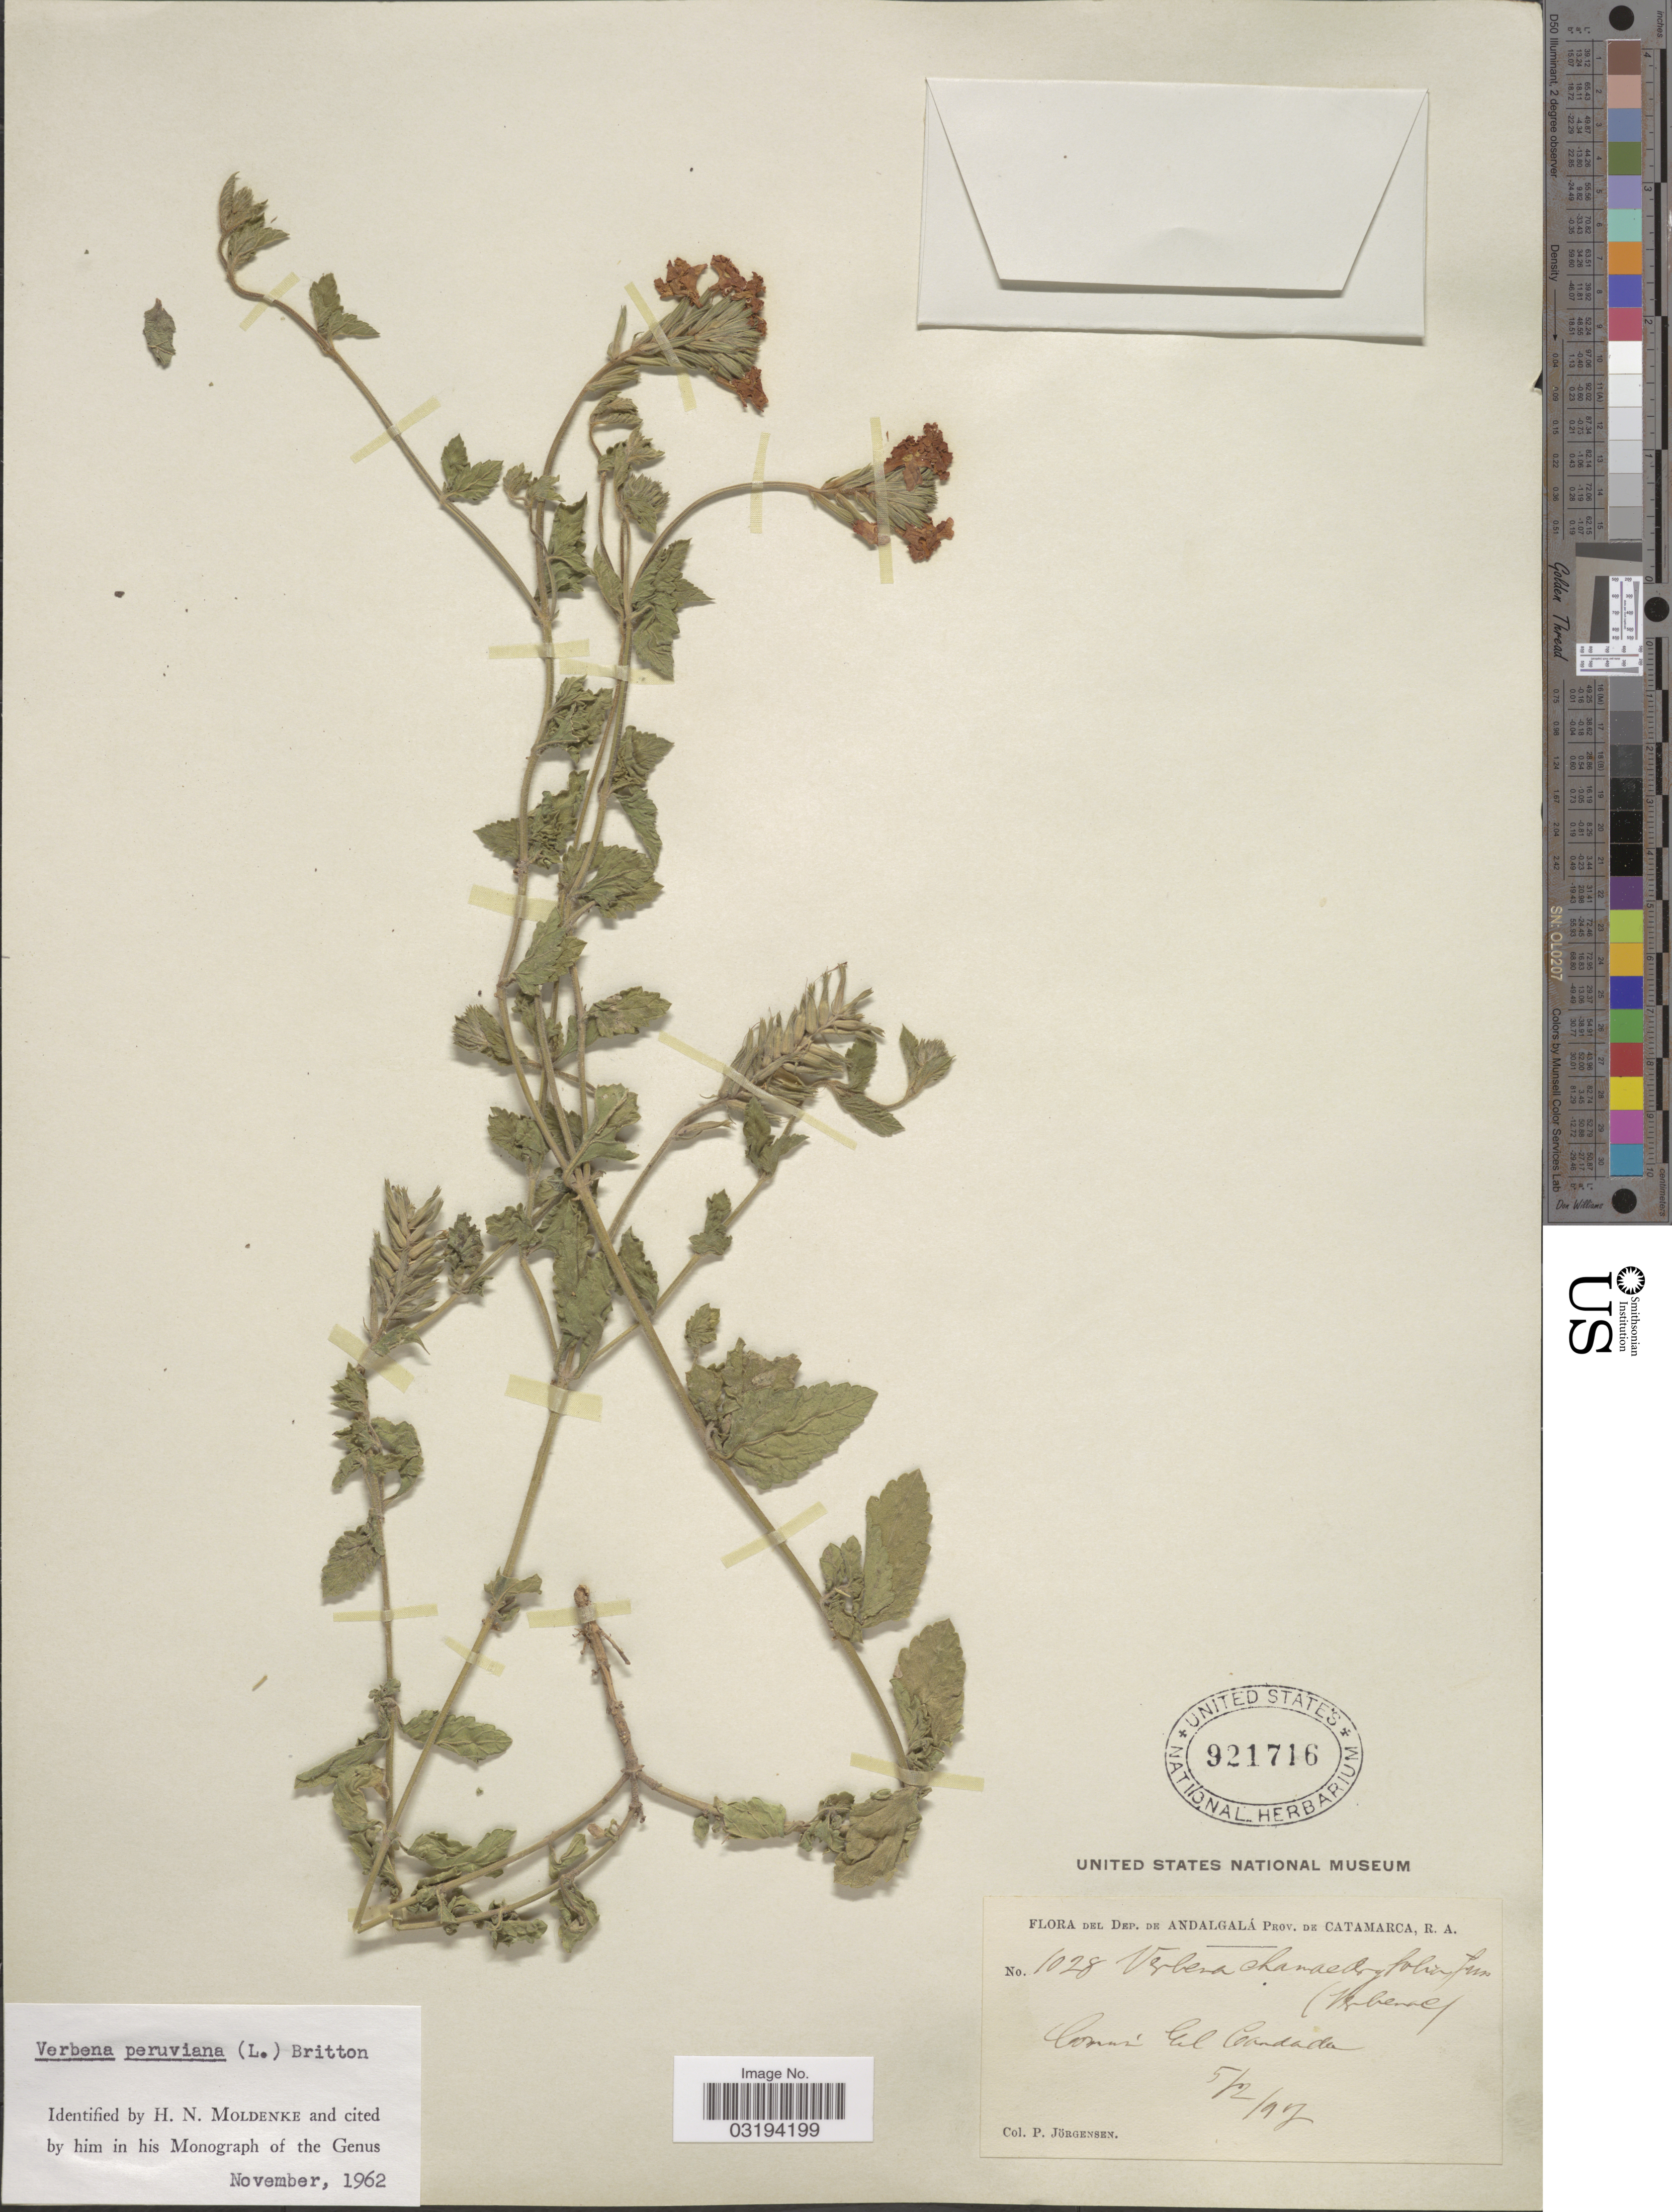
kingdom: Plantae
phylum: Tracheophyta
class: Magnoliopsida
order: Lamiales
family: Verbenaceae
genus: Verbena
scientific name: Verbena peruviana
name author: (L.) Britton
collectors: P. Jörgensen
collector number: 1028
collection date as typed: Transcribed d/m/y: 5/2/97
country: Argentina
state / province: Catamarca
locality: Dep. de Andalgalá. El Candado.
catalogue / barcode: US 921716